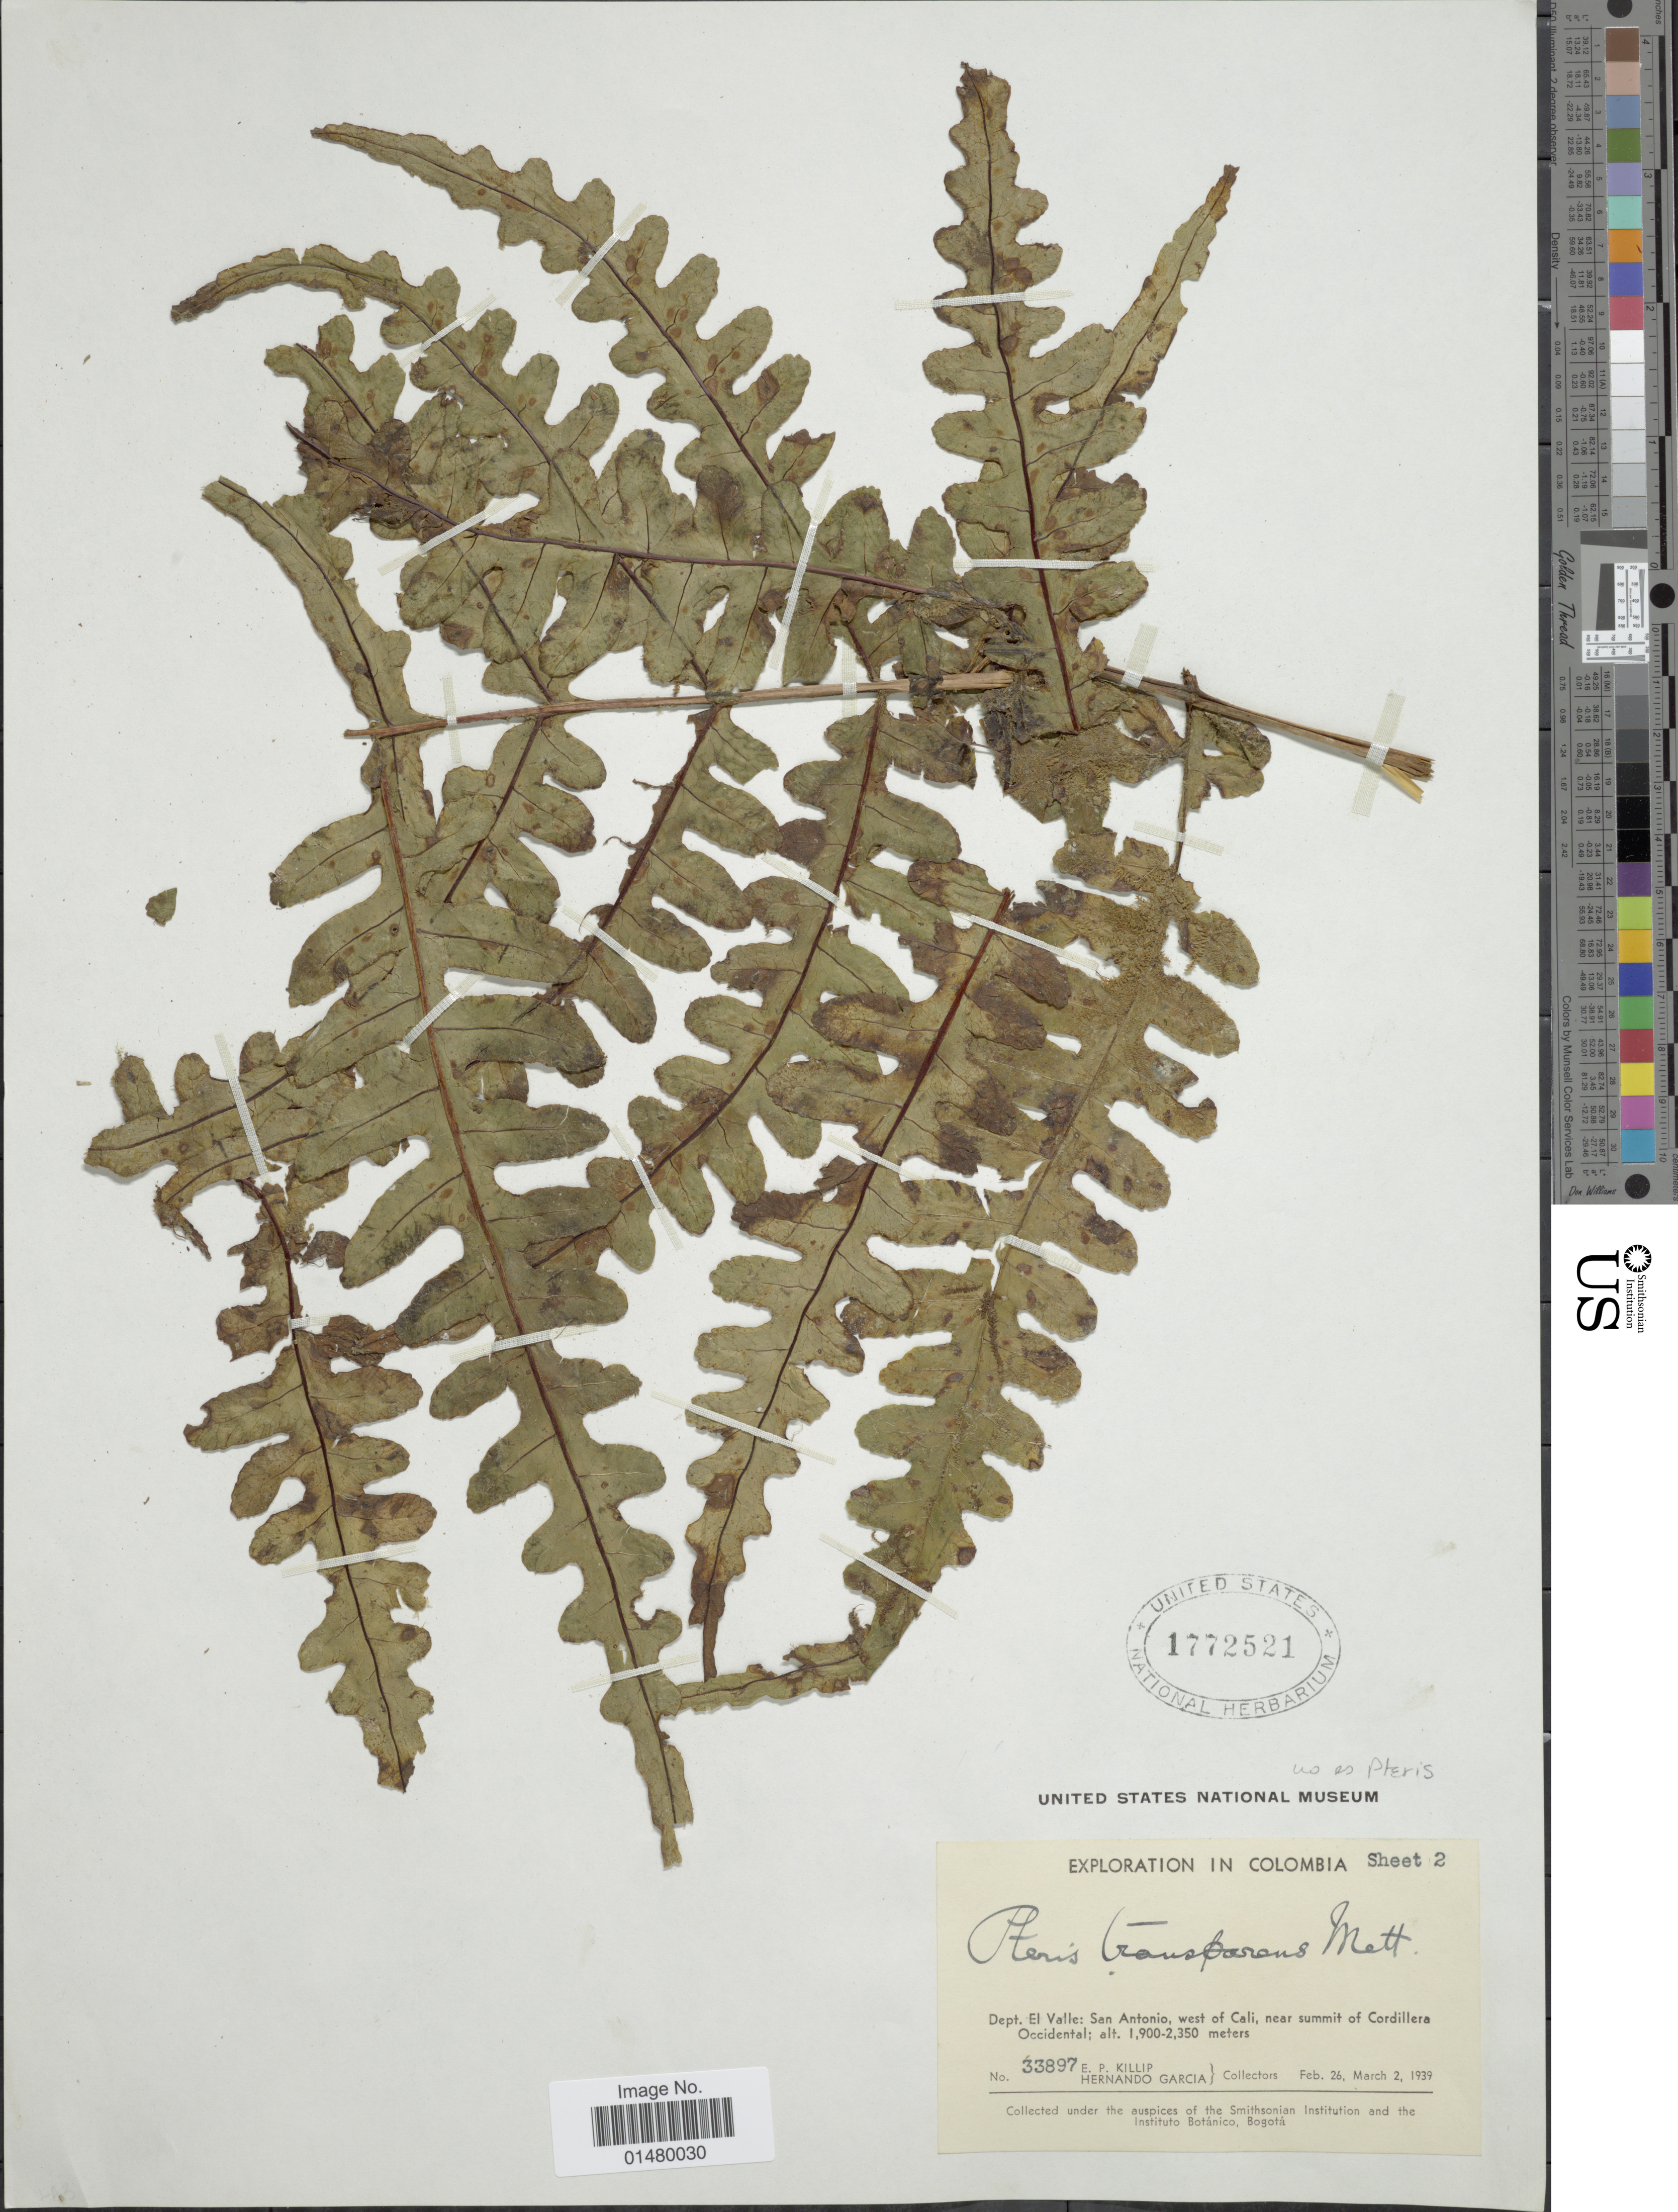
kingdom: Plantae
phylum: Tracheophyta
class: Polypodiopsida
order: Polypodiales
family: Pteridaceae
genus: Pteris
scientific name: Pteris transparens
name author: Mett.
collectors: E. P. Killip & H. Garcia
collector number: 33897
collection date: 1939-02-26/1939-03-02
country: Colombia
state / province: Valle del Cauca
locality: Dept. El Valle: San Antonio, west of Cali, near summit of Cordillera Occidental.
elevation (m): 1900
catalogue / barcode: US 1772521